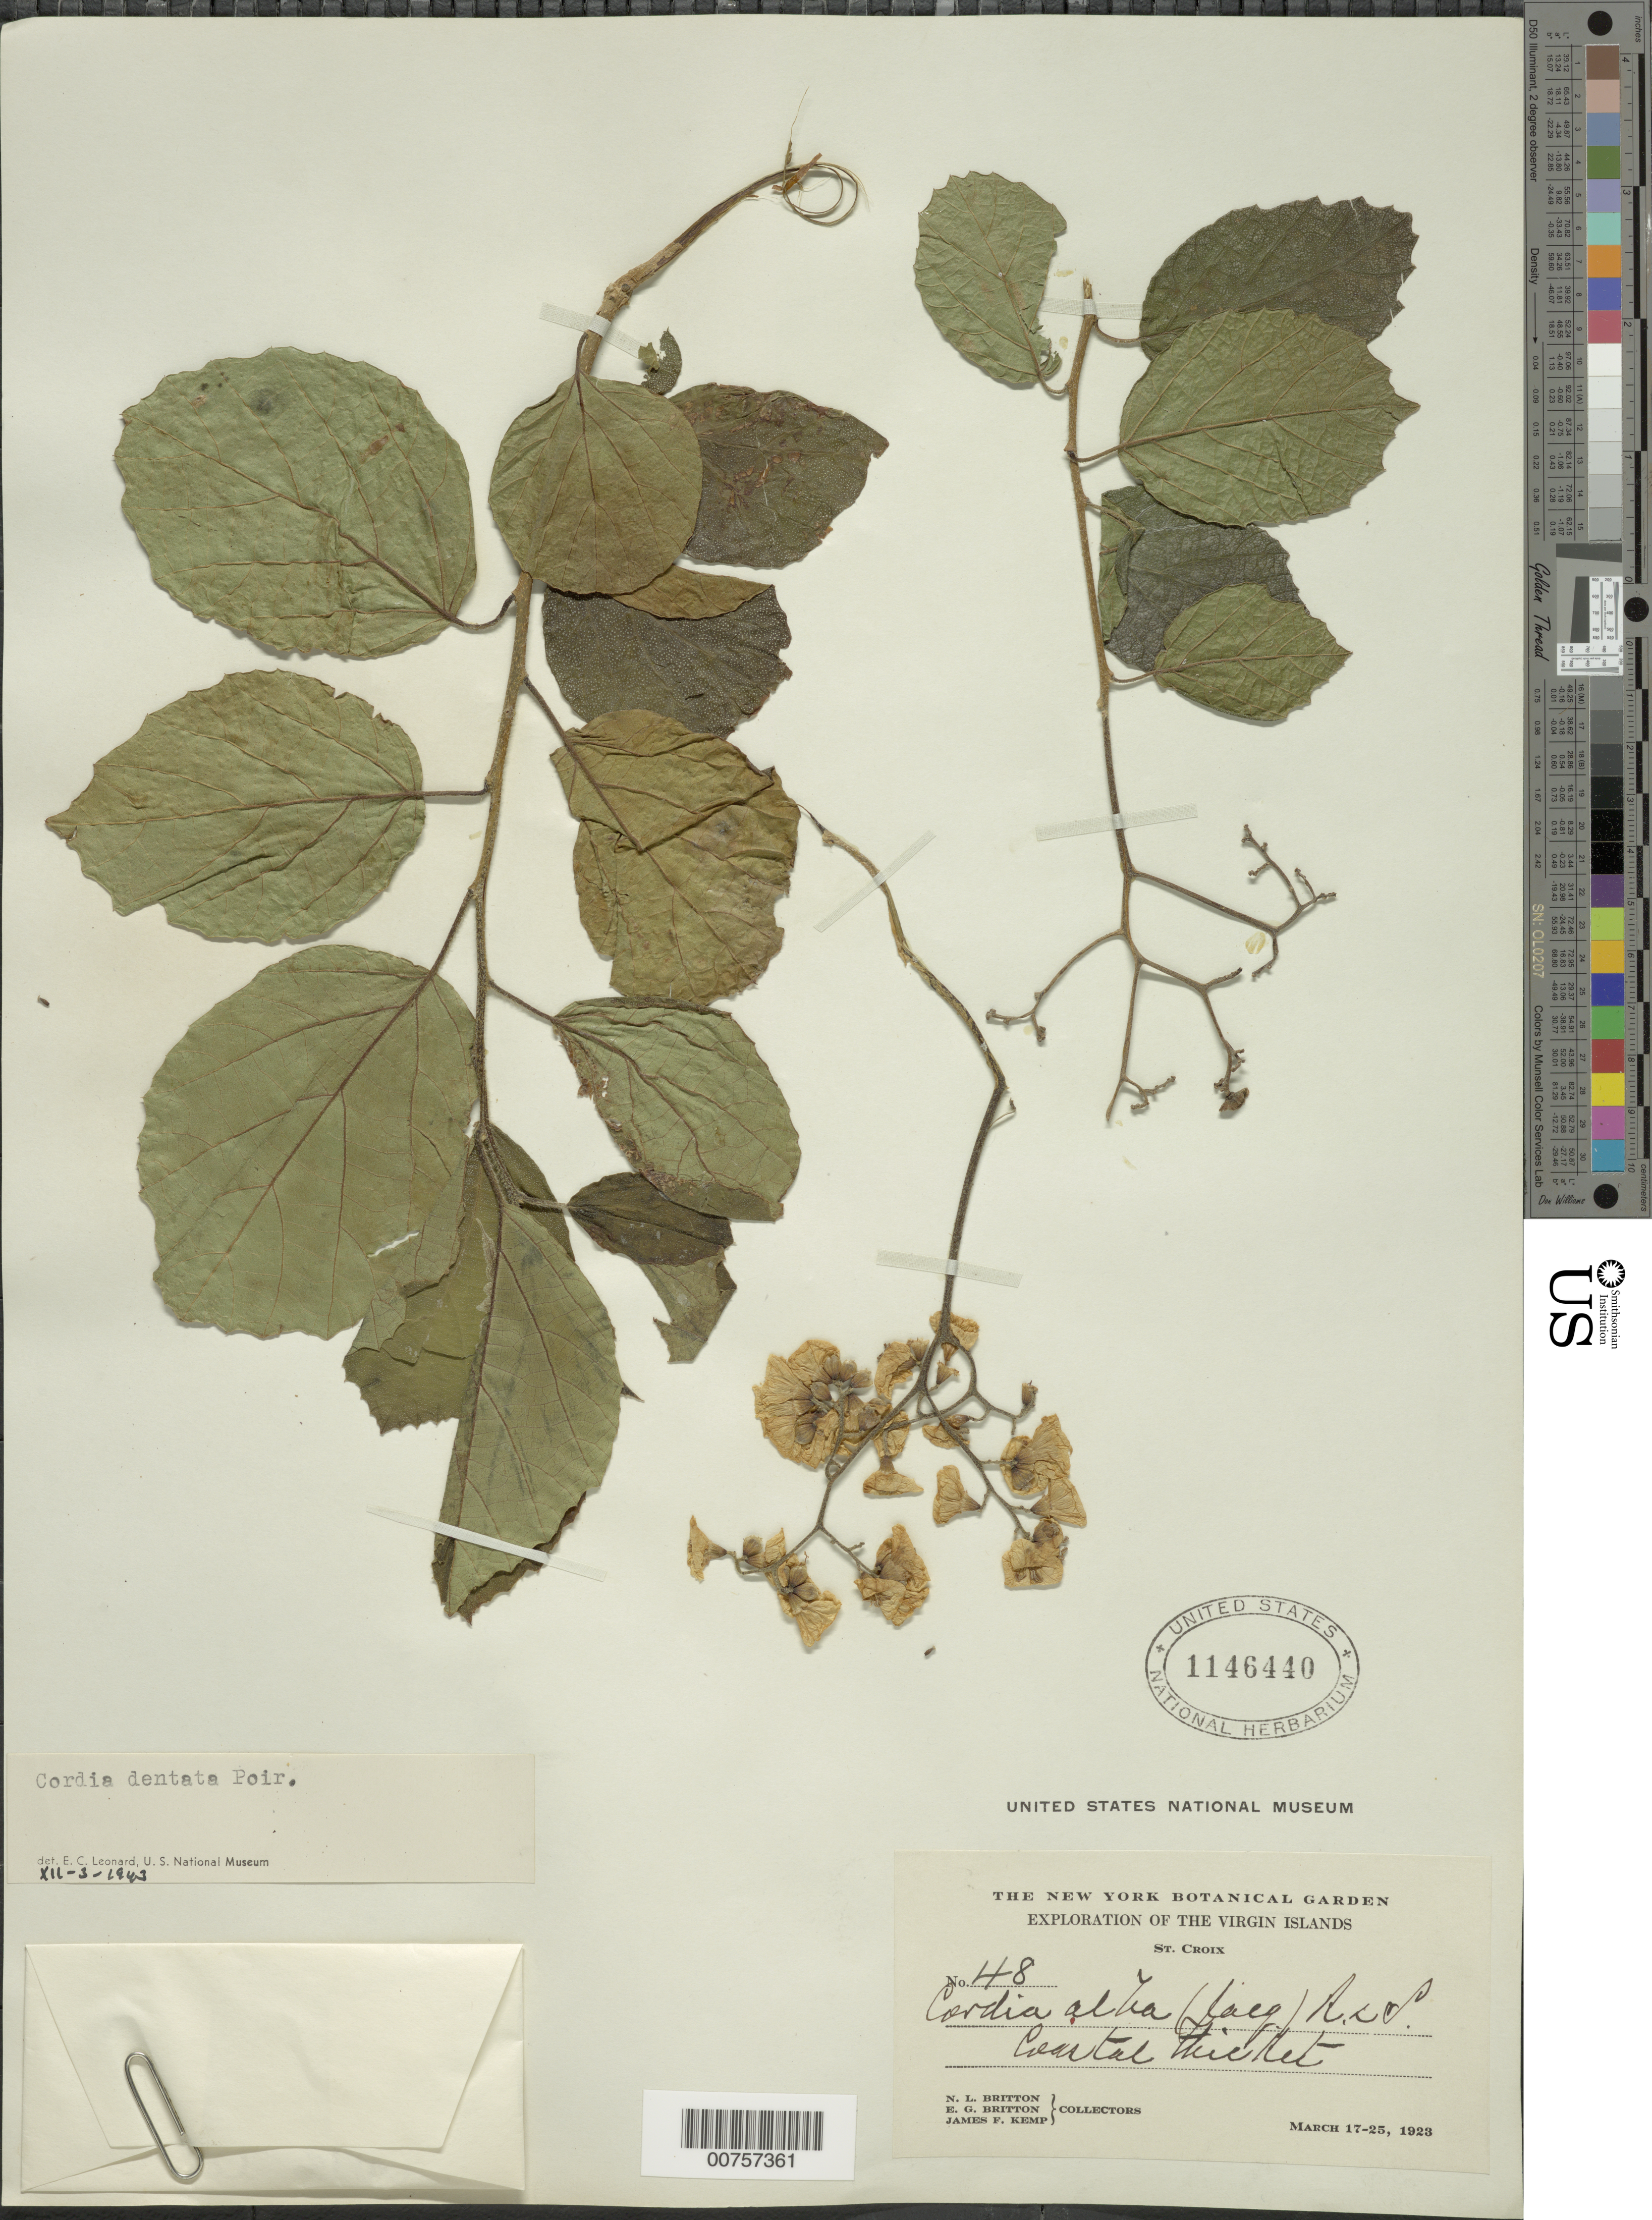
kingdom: Plantae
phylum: Tracheophyta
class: Magnoliopsida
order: Boraginales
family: Cordiaceae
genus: Cordia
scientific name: Cordia dentata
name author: Poir.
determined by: Leonard, Emery C., (US)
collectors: N. Britton, E. G. Britton & J. F. Kemp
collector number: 48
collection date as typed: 17 Mar 1923 to 25 Mar 1923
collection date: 1923-03-17/1923-03-25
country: U.S. Virgin Islands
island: St. Croix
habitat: Coastal thicket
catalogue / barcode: US 1146440